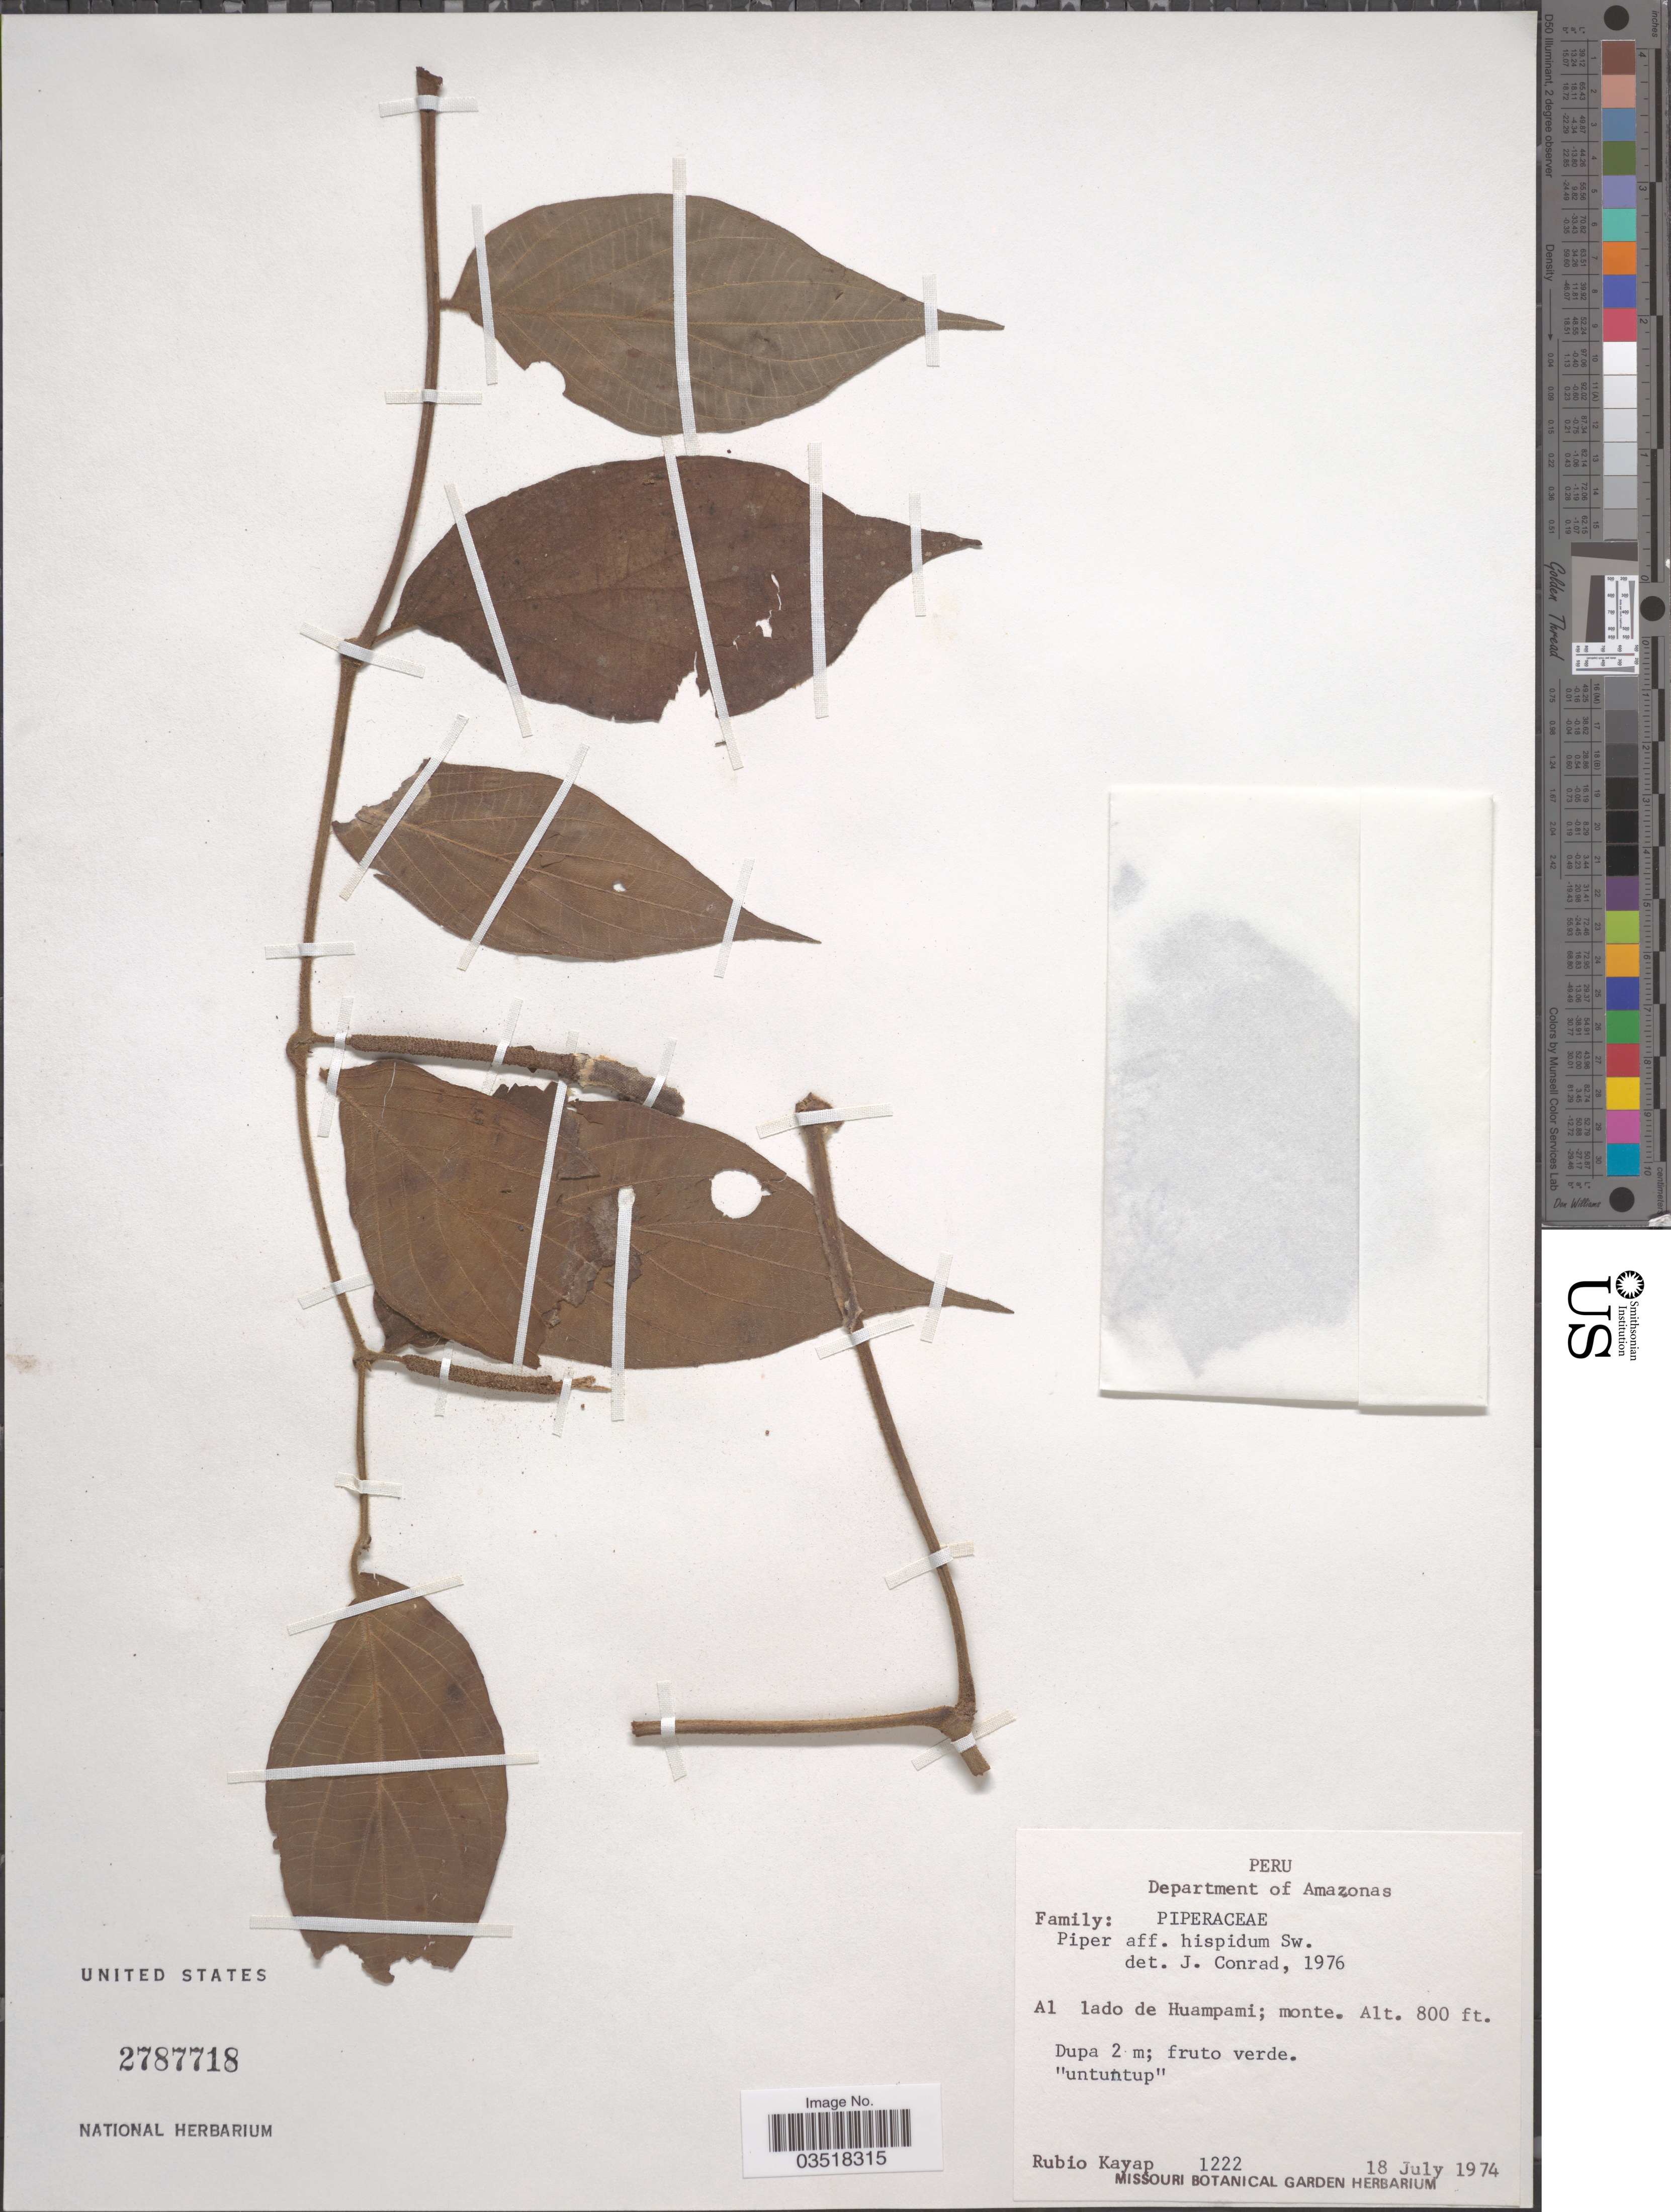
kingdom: Plantae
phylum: Tracheophyta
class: Magnoliopsida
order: Piperales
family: Piperaceae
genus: Piper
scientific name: Piper hispidum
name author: Sw.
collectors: R. Kayap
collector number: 1222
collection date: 1974-07-18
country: Peru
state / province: Amazonas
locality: Department of Amazonas. Al lado de Huampami.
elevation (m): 244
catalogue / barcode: US 2787718